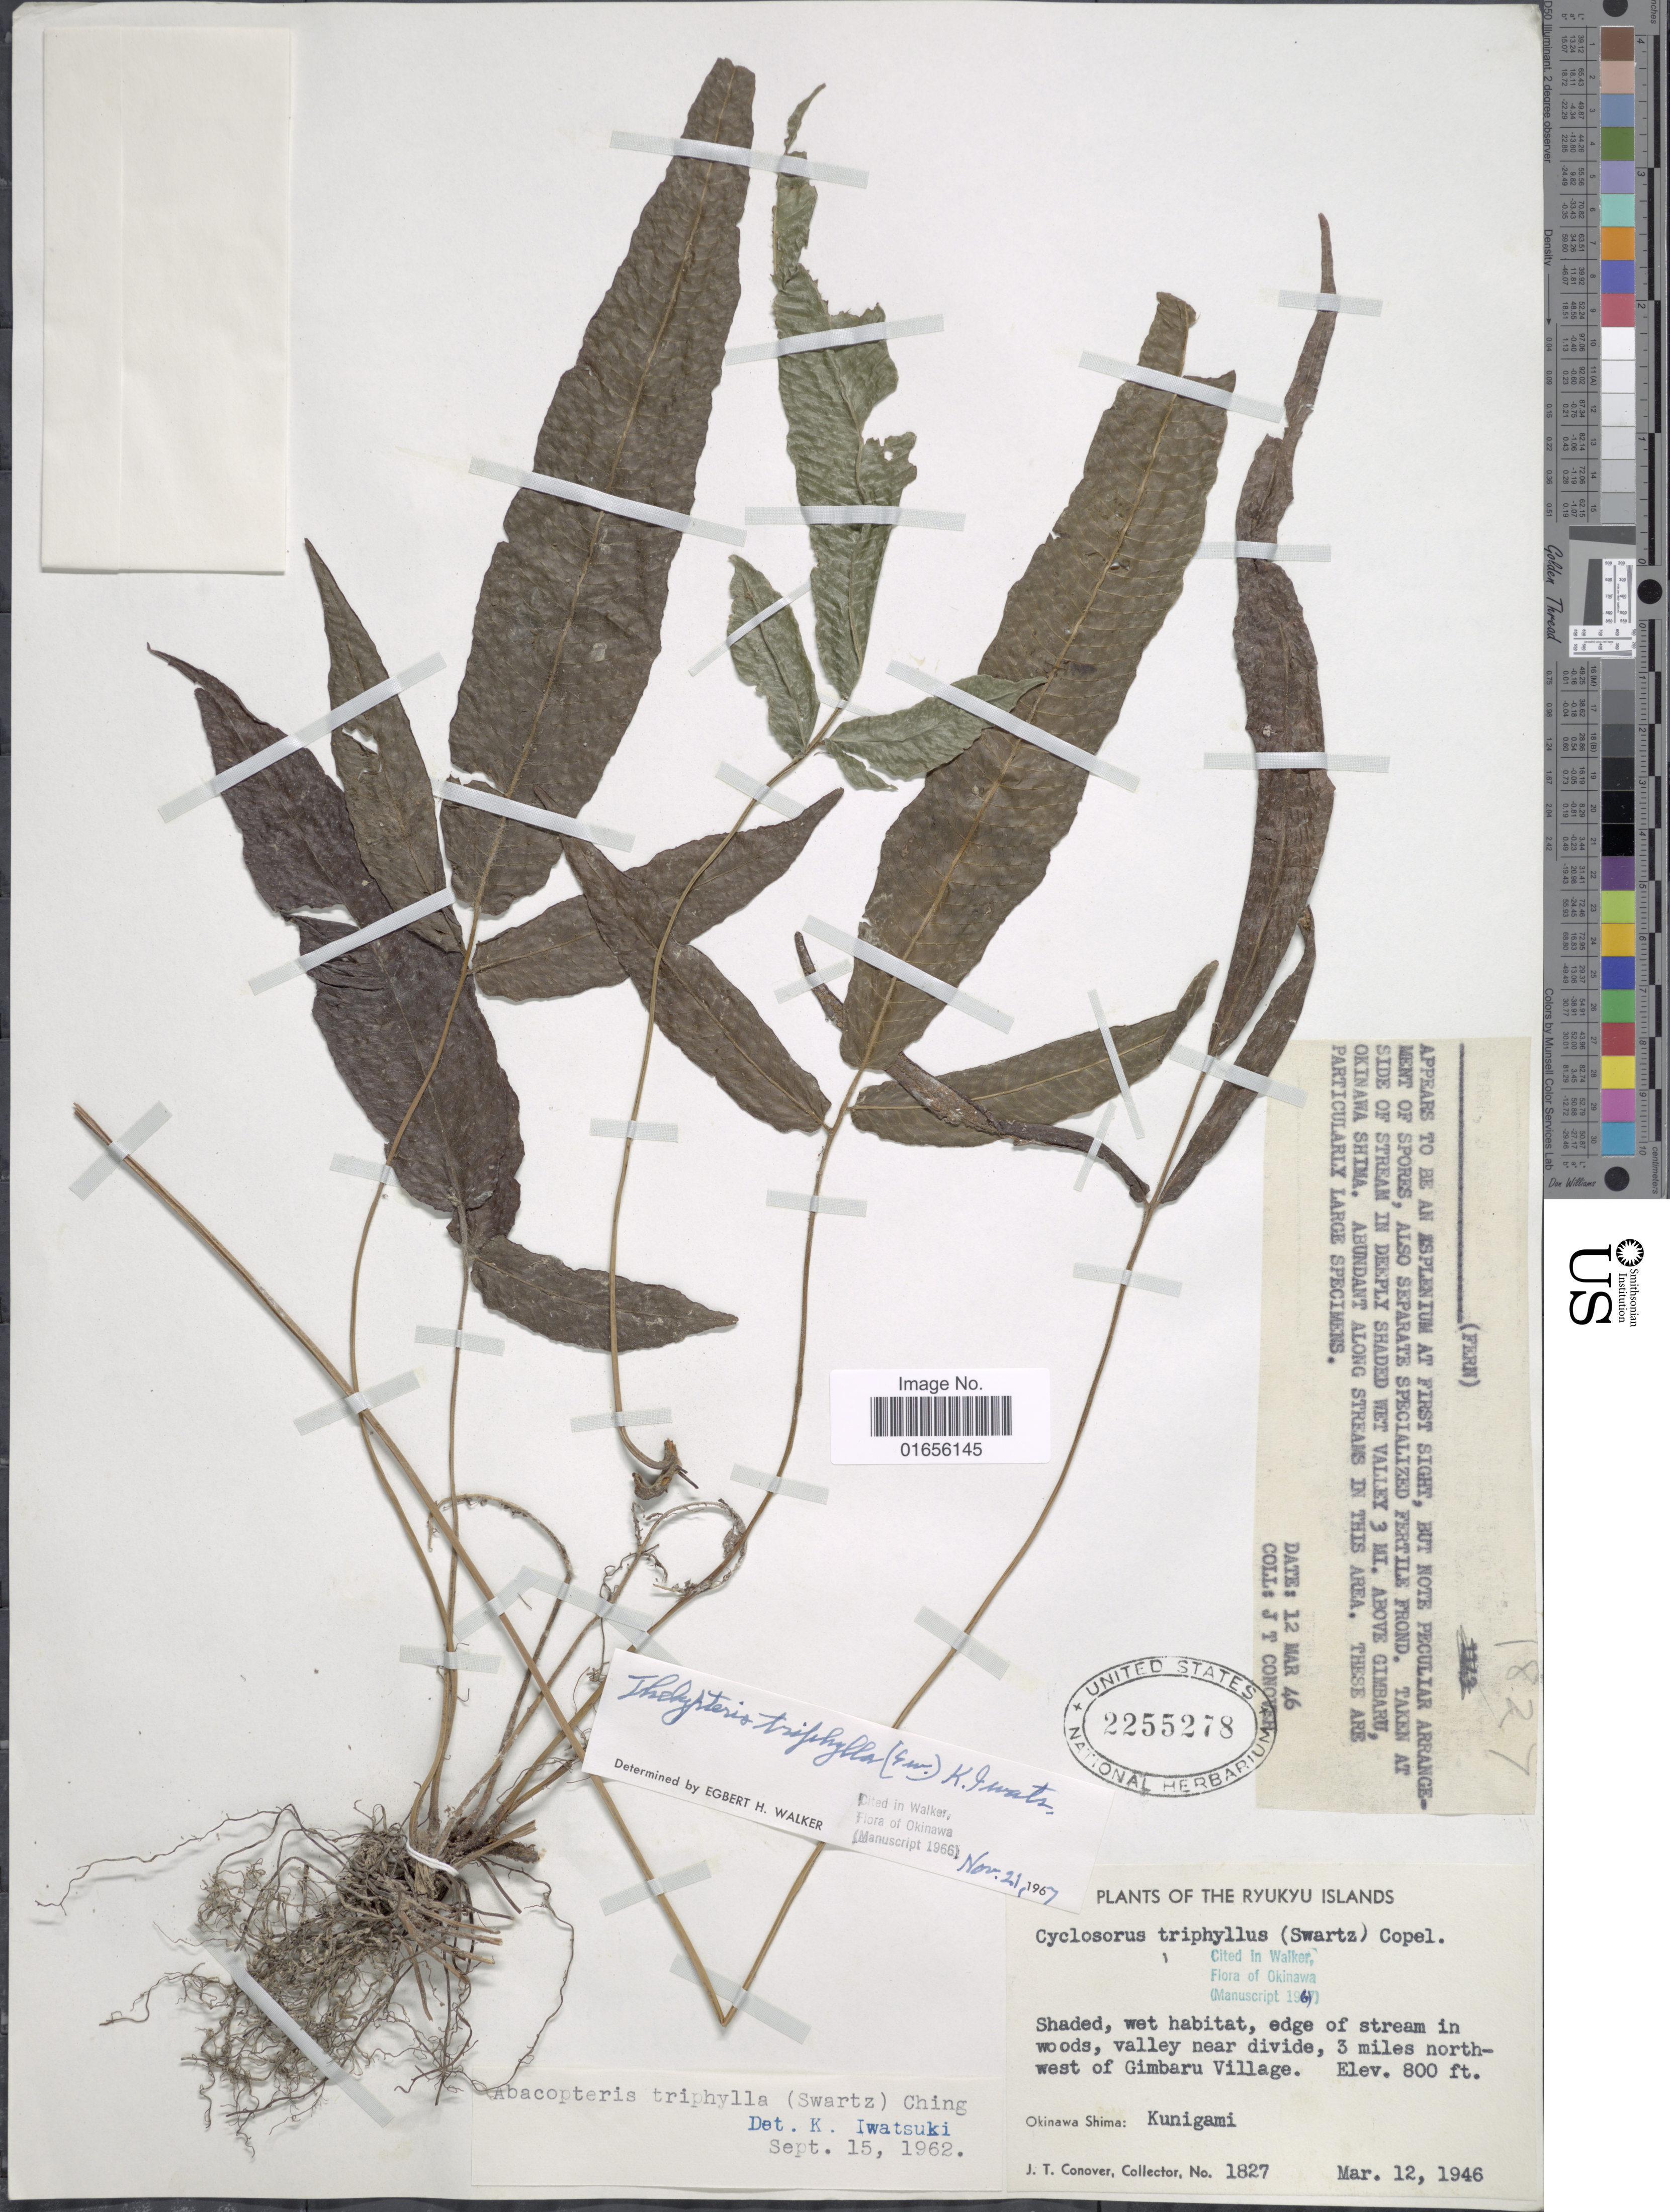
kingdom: Plantae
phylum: Tracheophyta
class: Polypodiopsida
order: Polypodiales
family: Thelypteridaceae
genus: Pronephrium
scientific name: Pronephrium triphyllum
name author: (Sw.) Holttum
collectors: J. T. Conover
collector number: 1827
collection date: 1946-03-12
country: Japan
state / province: Okinawa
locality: The Ryukyu Islands, Shaded, wet habitat, edge of stream in woods, valley near divide, 3 miles northwest of Gimbaru Village. Okinawa Shima: Kunigami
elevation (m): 244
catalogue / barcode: US 2255278